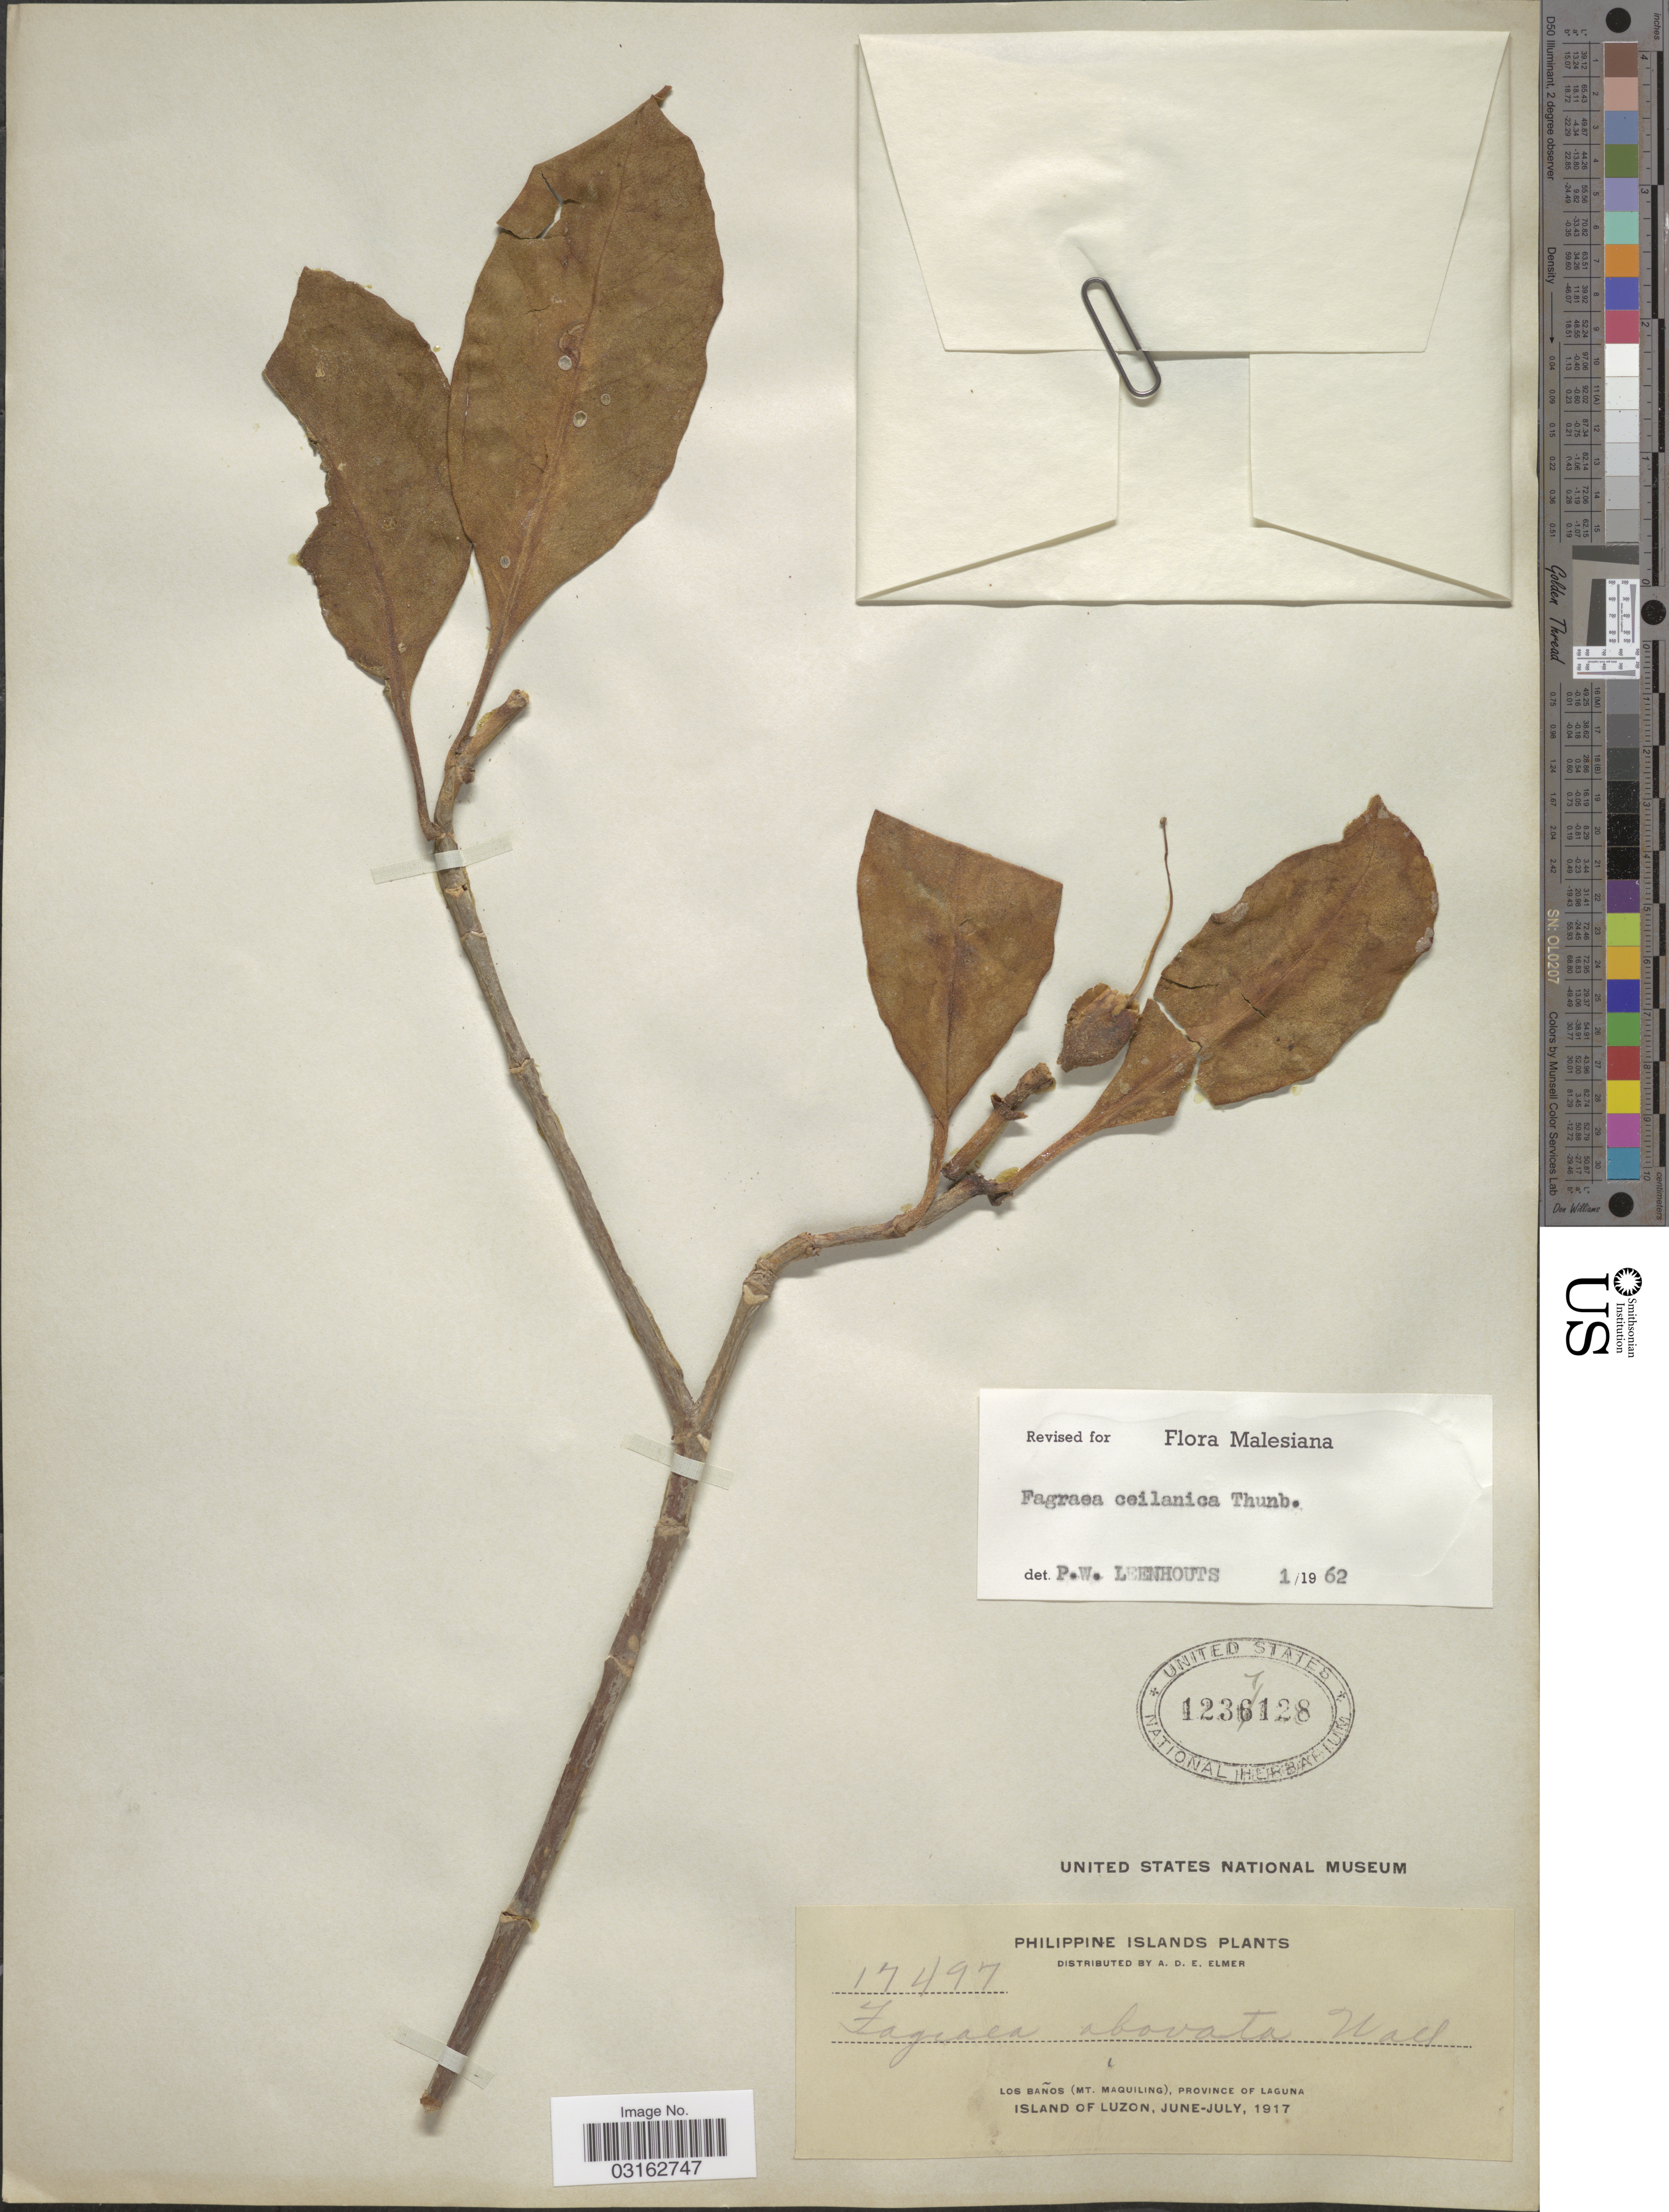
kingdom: Plantae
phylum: Tracheophyta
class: Magnoliopsida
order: Gentianales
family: Gentianaceae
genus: Fagraea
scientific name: Fagraea ceilanica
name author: Thunb.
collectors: A. D. E. Elmer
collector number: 17497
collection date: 1917-06/1917-07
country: Philippines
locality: Los Baños (Mt. Maquiling), Province of Laguna, Island of Luzon.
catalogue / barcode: US 1237128